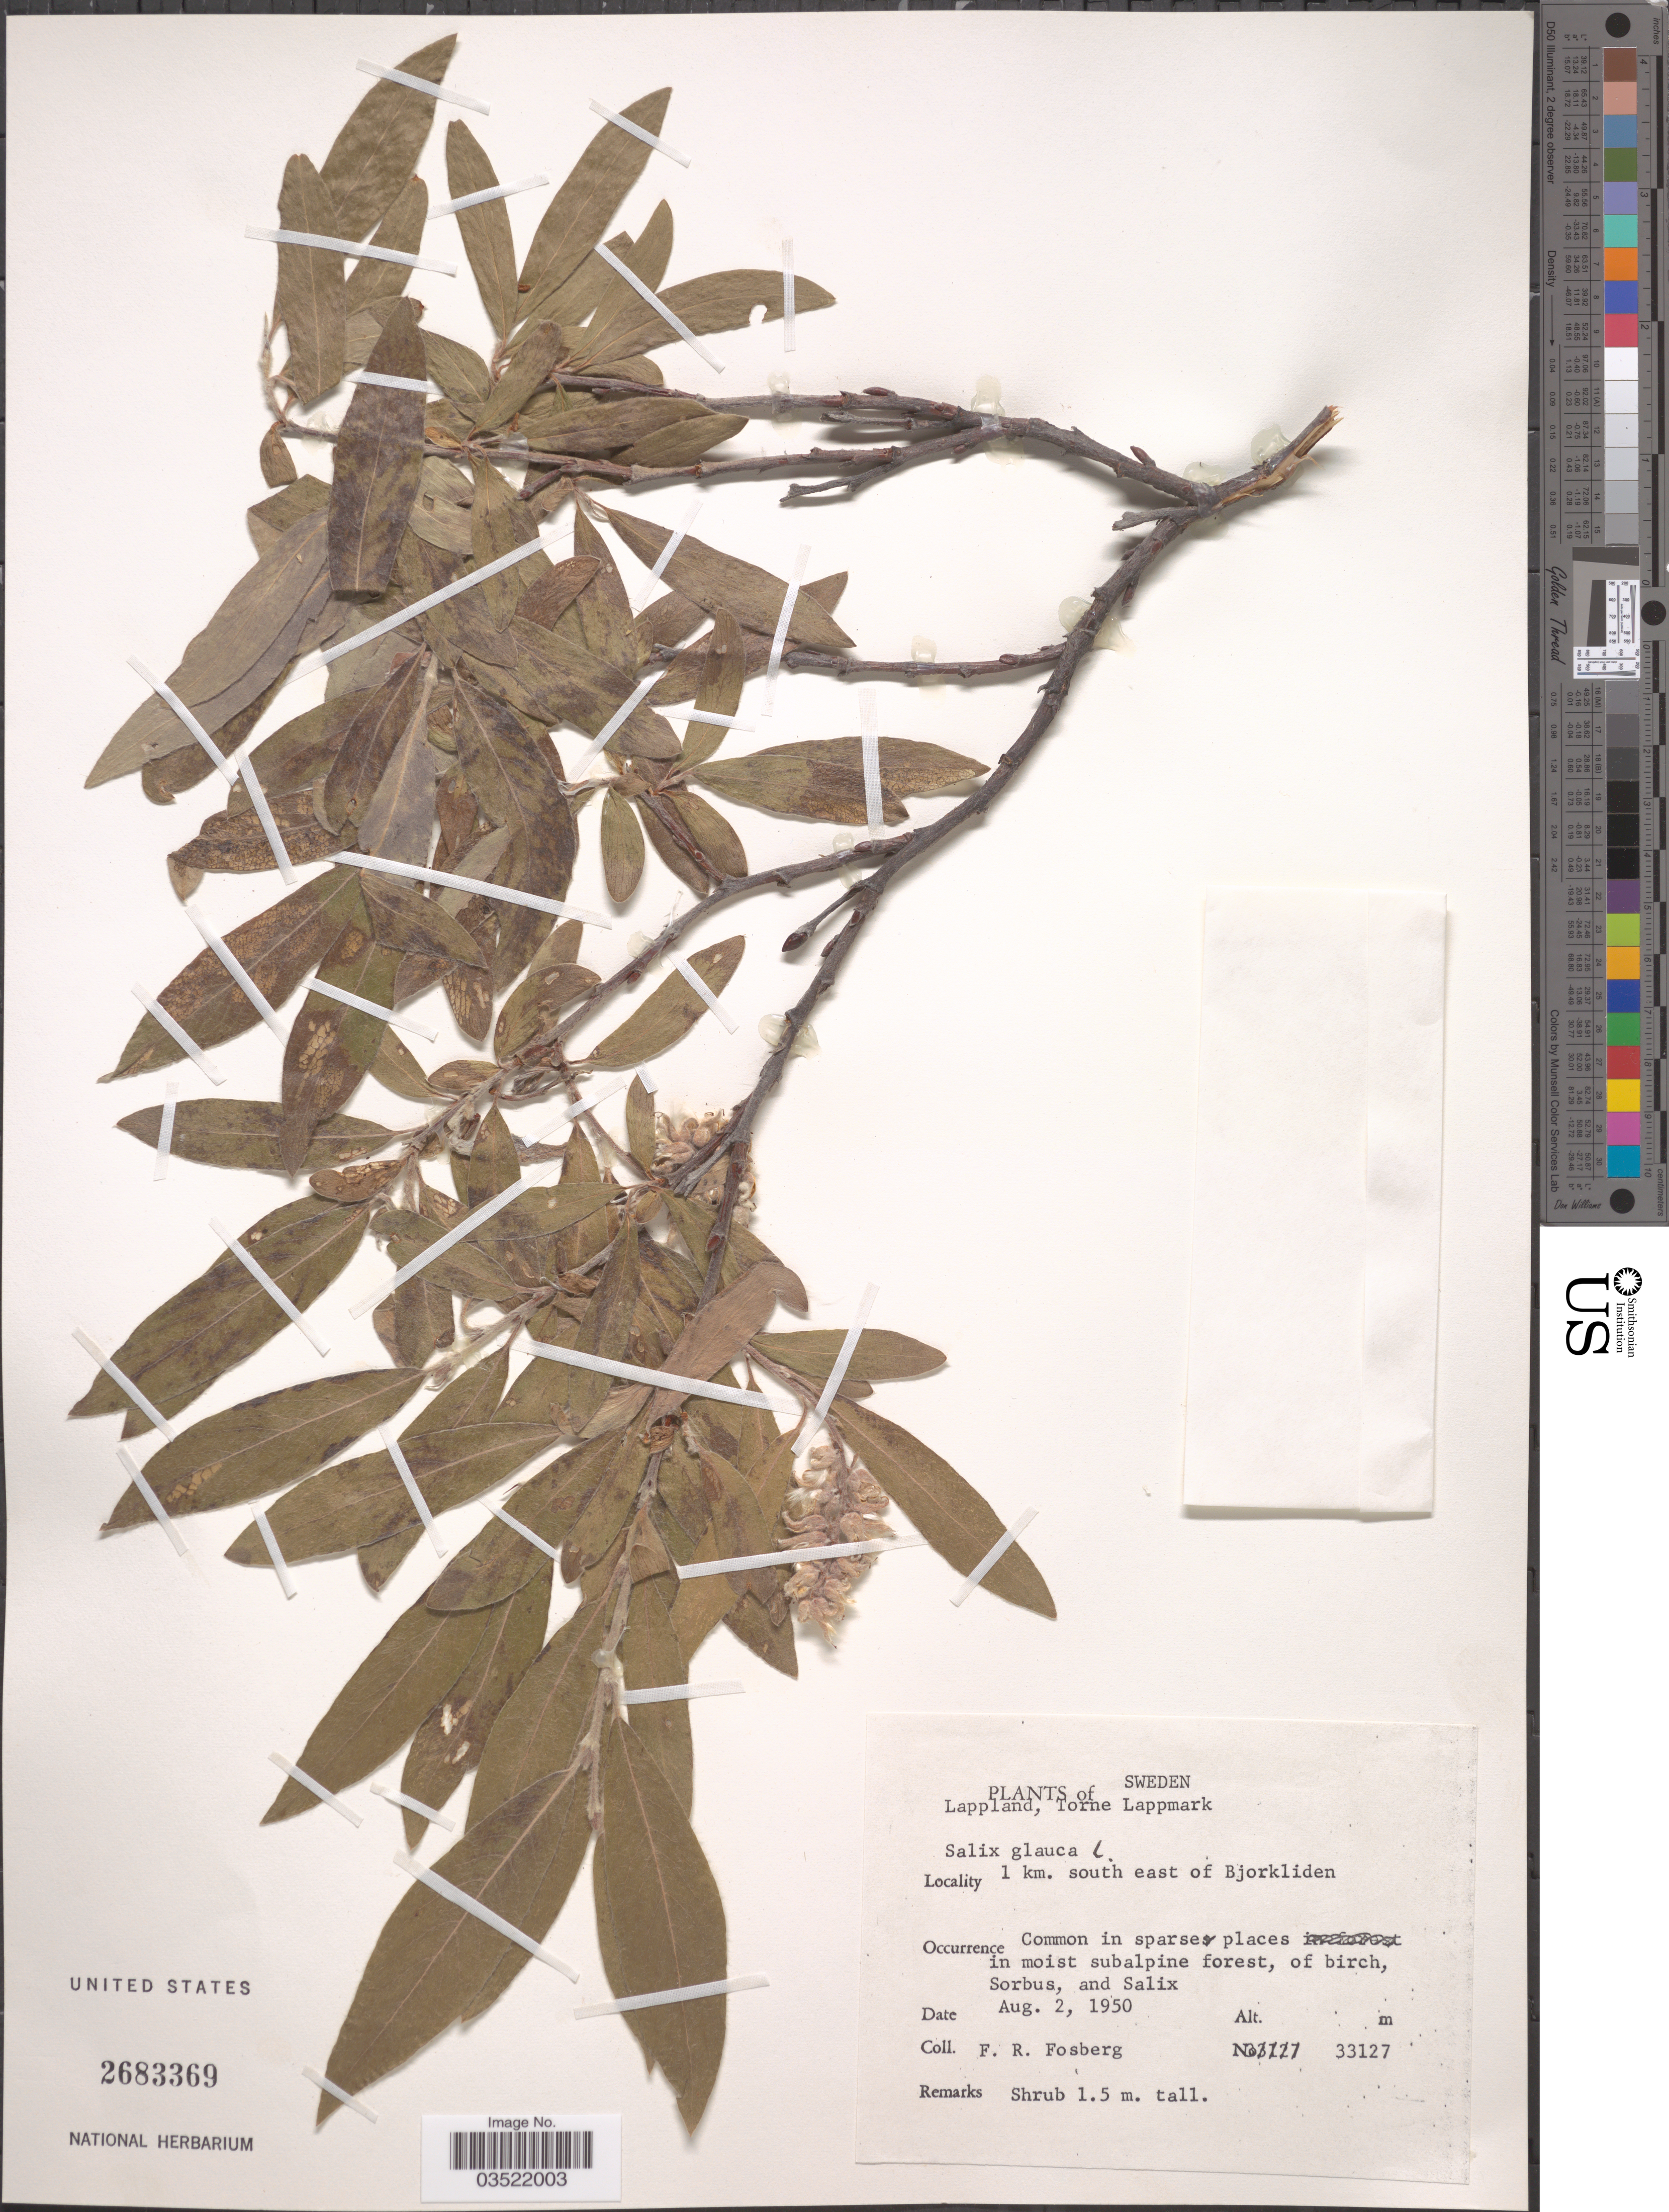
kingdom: Plantae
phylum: Tracheophyta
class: Magnoliopsida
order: Malpighiales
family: Salicaceae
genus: Salix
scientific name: Salix glauca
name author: L.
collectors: F. R. Fosberg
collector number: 33127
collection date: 1950-08-02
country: Sweden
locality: Lappland, Torne Lappmark. 1 km. south east of Bjorkliden.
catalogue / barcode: US 2683369